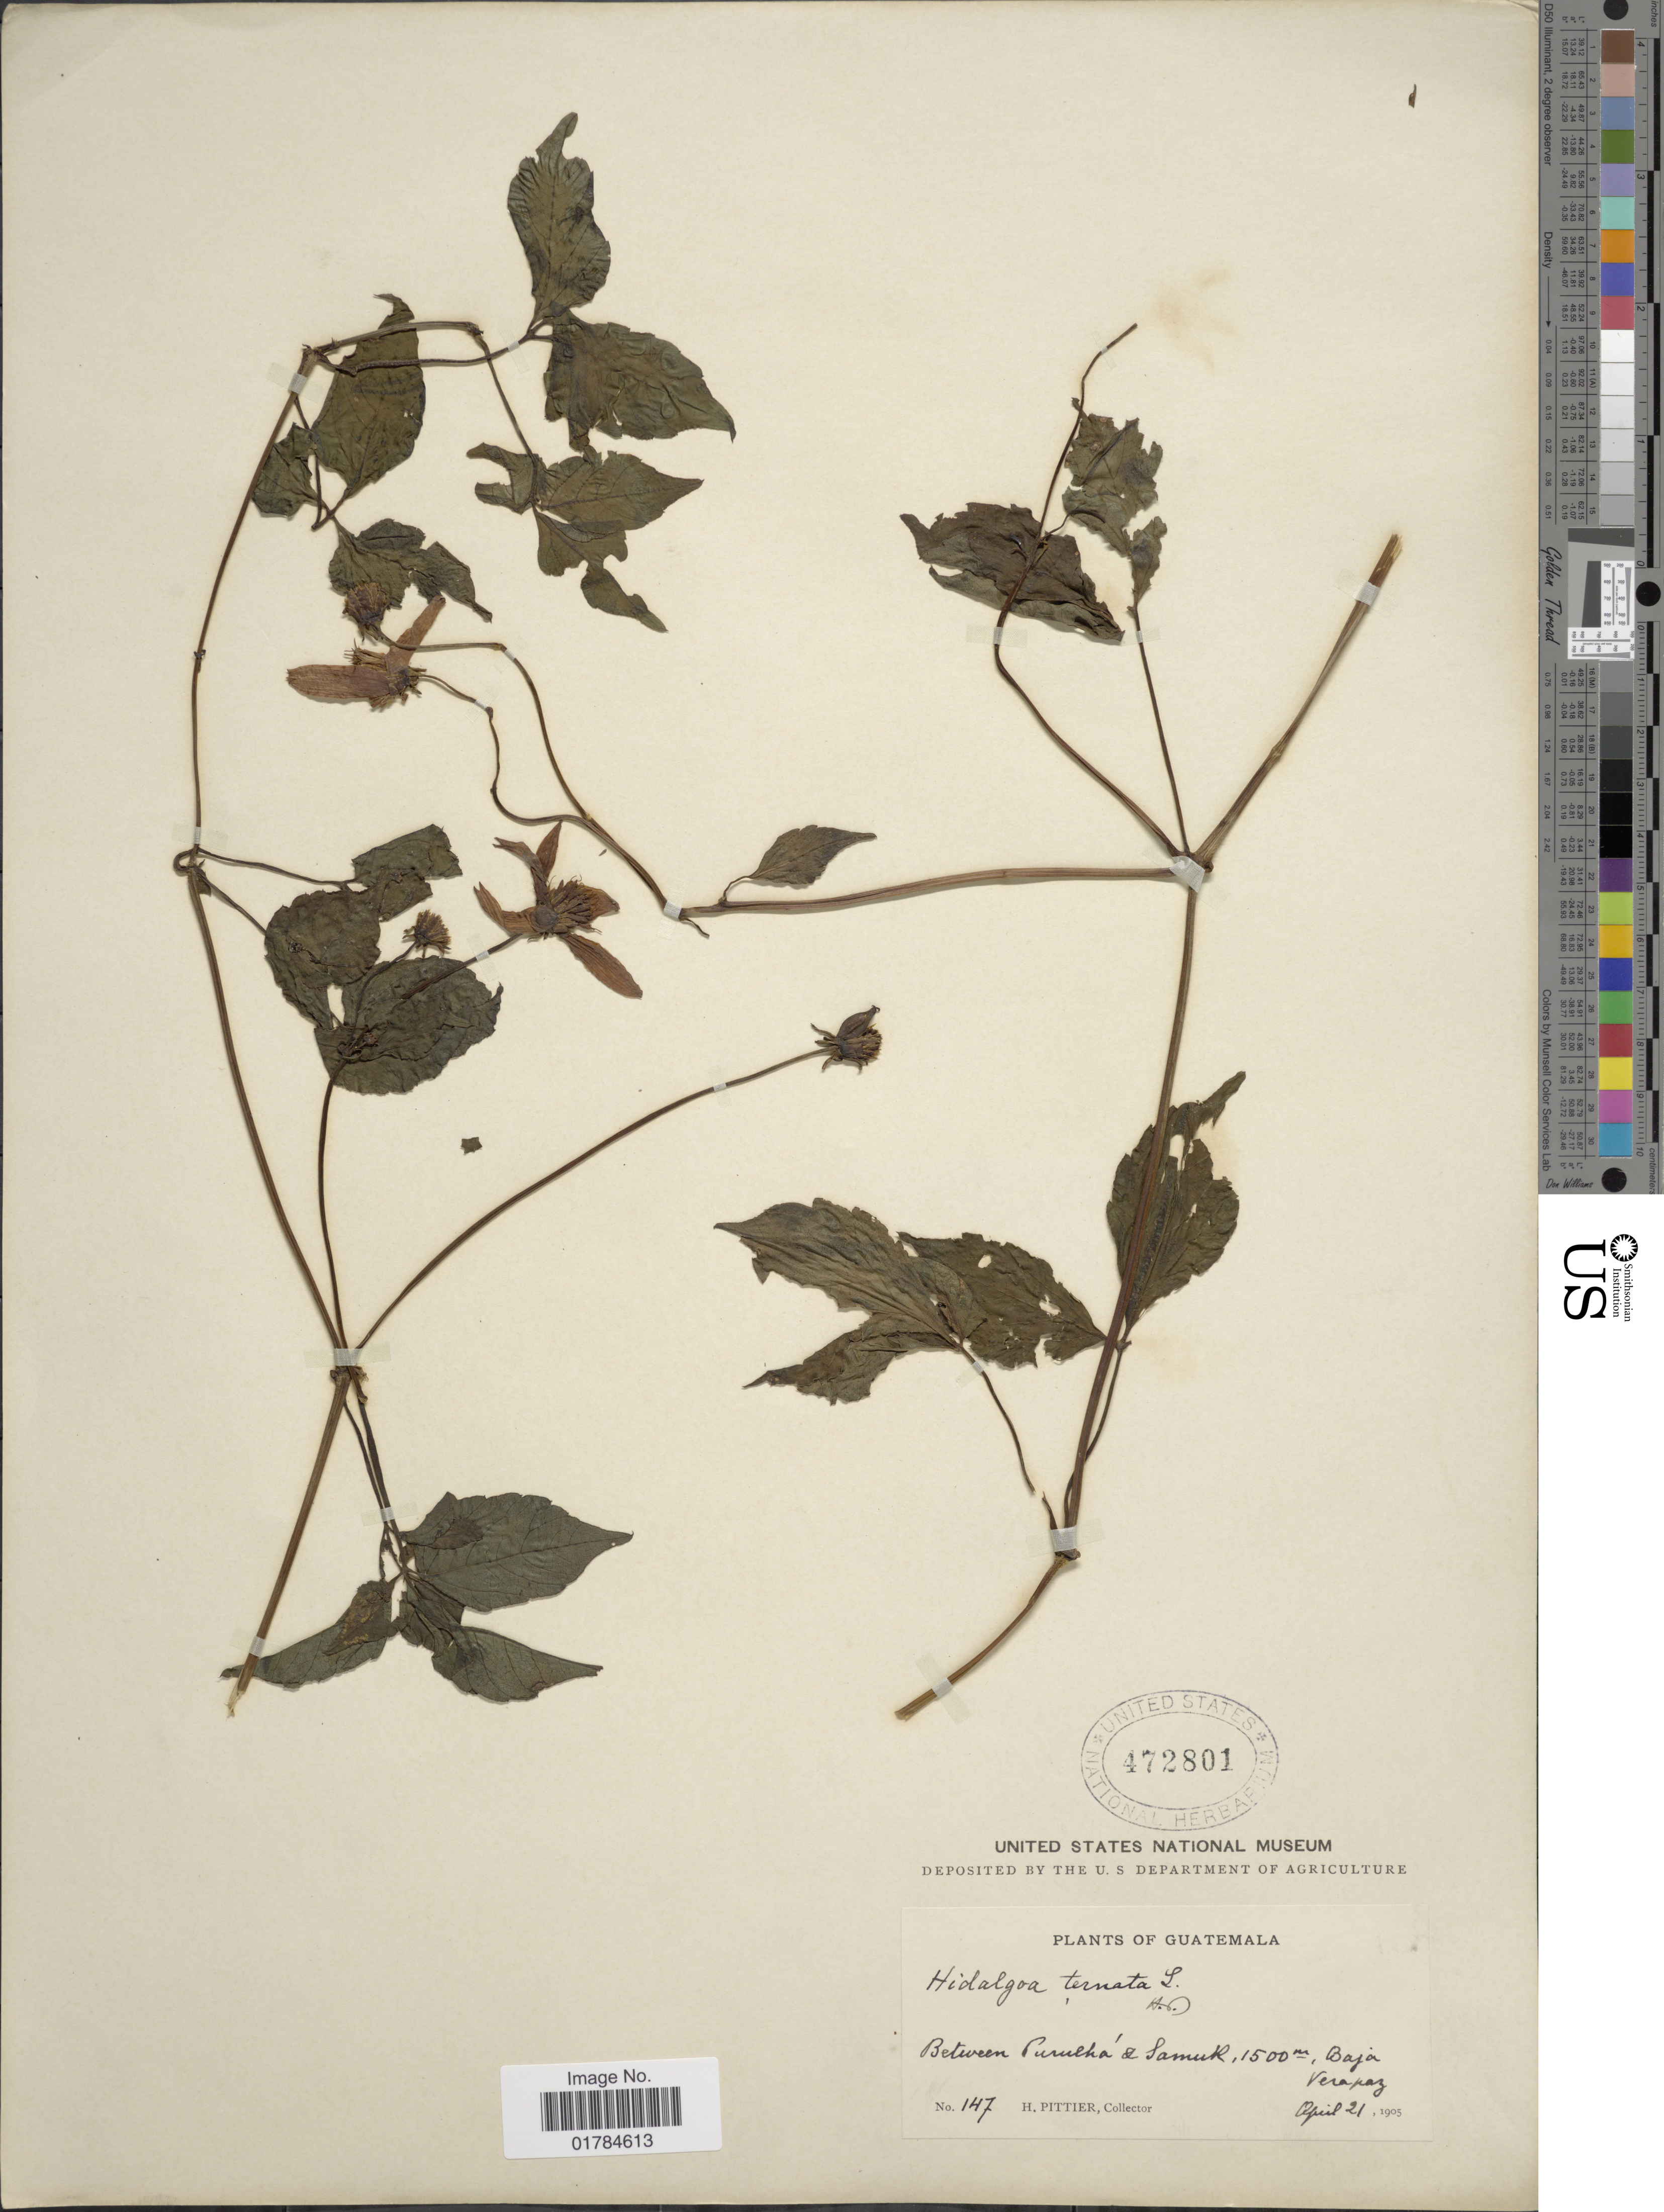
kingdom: Plantae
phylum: Tracheophyta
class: Magnoliopsida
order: Asterales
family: Asteraceae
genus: Hidalgoa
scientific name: Hidalgoa ternata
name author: La Llave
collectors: H. F. Pittier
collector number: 147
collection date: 1905-04-21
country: Guatemala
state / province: Baja Verapaz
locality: Between Purulhá and Semuc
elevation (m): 1500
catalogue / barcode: US 472801